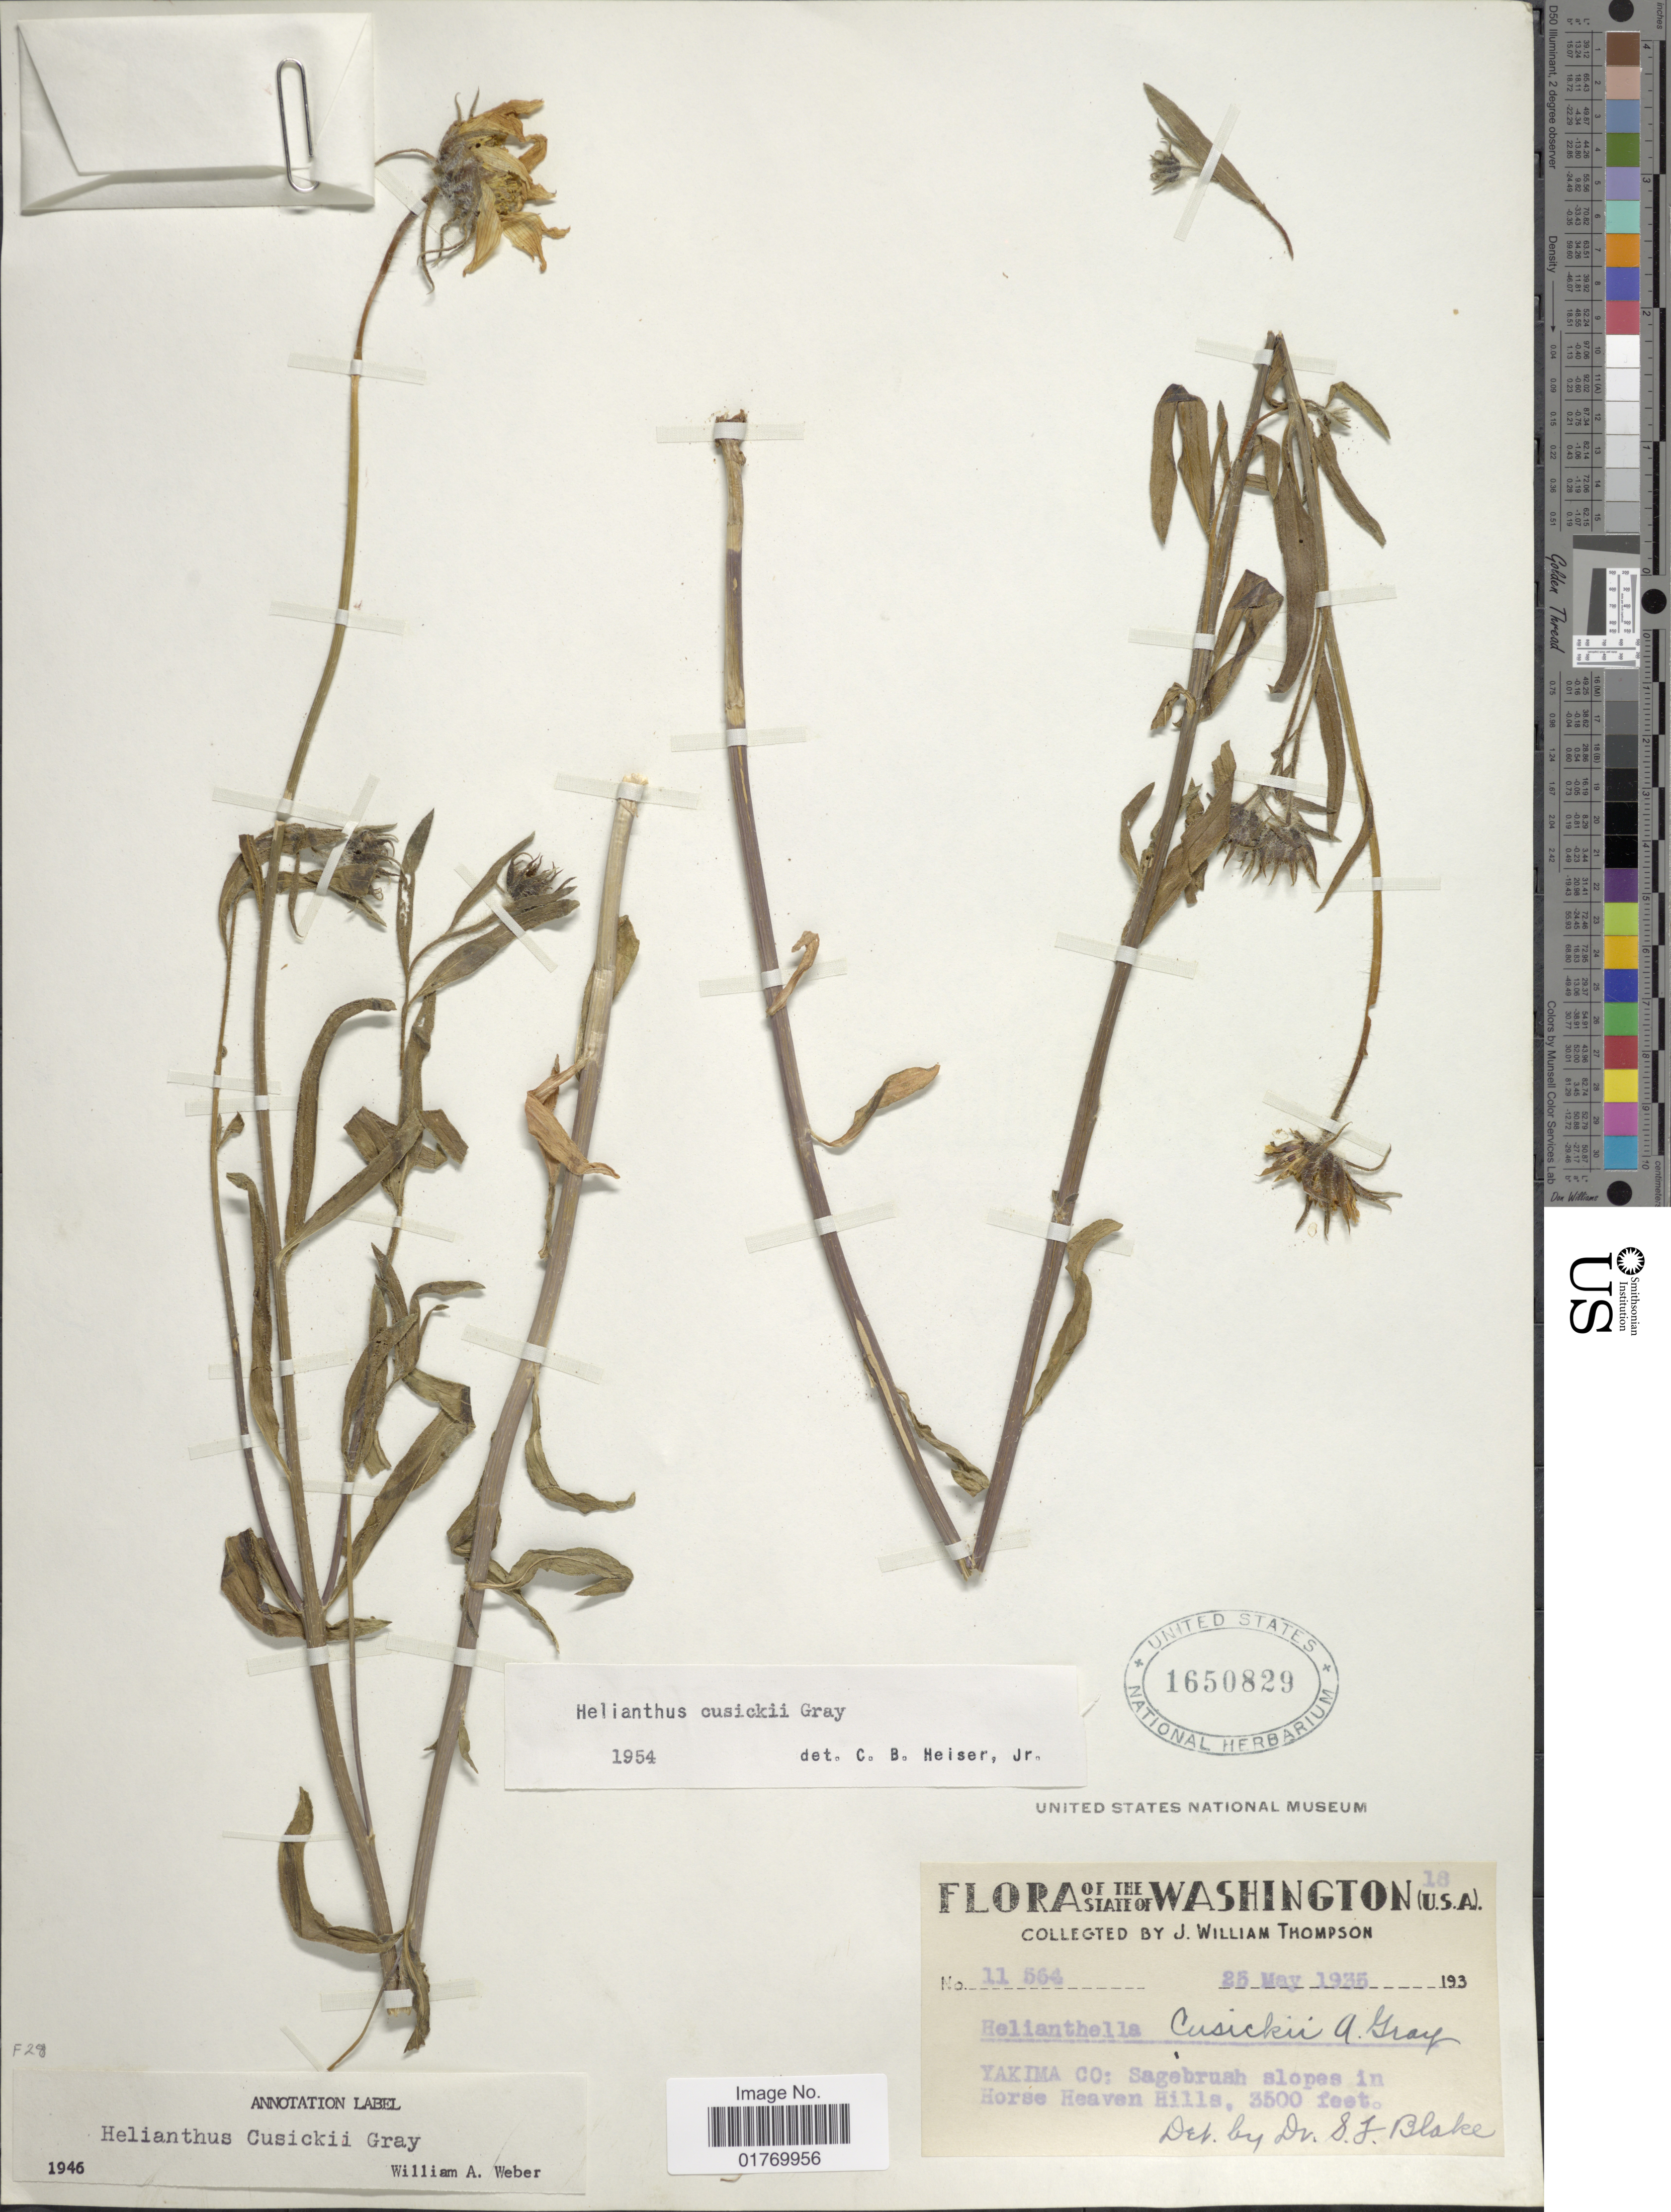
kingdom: Plantae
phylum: Tracheophyta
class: Magnoliopsida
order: Asterales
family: Asteraceae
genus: Helianthus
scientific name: Helianthus cusickii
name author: A. Gray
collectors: J. W. Thompson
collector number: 11564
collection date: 1935-05-25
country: United States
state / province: Washington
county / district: Yakima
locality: Yakima Co.: Sagebrush slopes in Horse Heaven Hills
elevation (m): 1067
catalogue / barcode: US 1650829